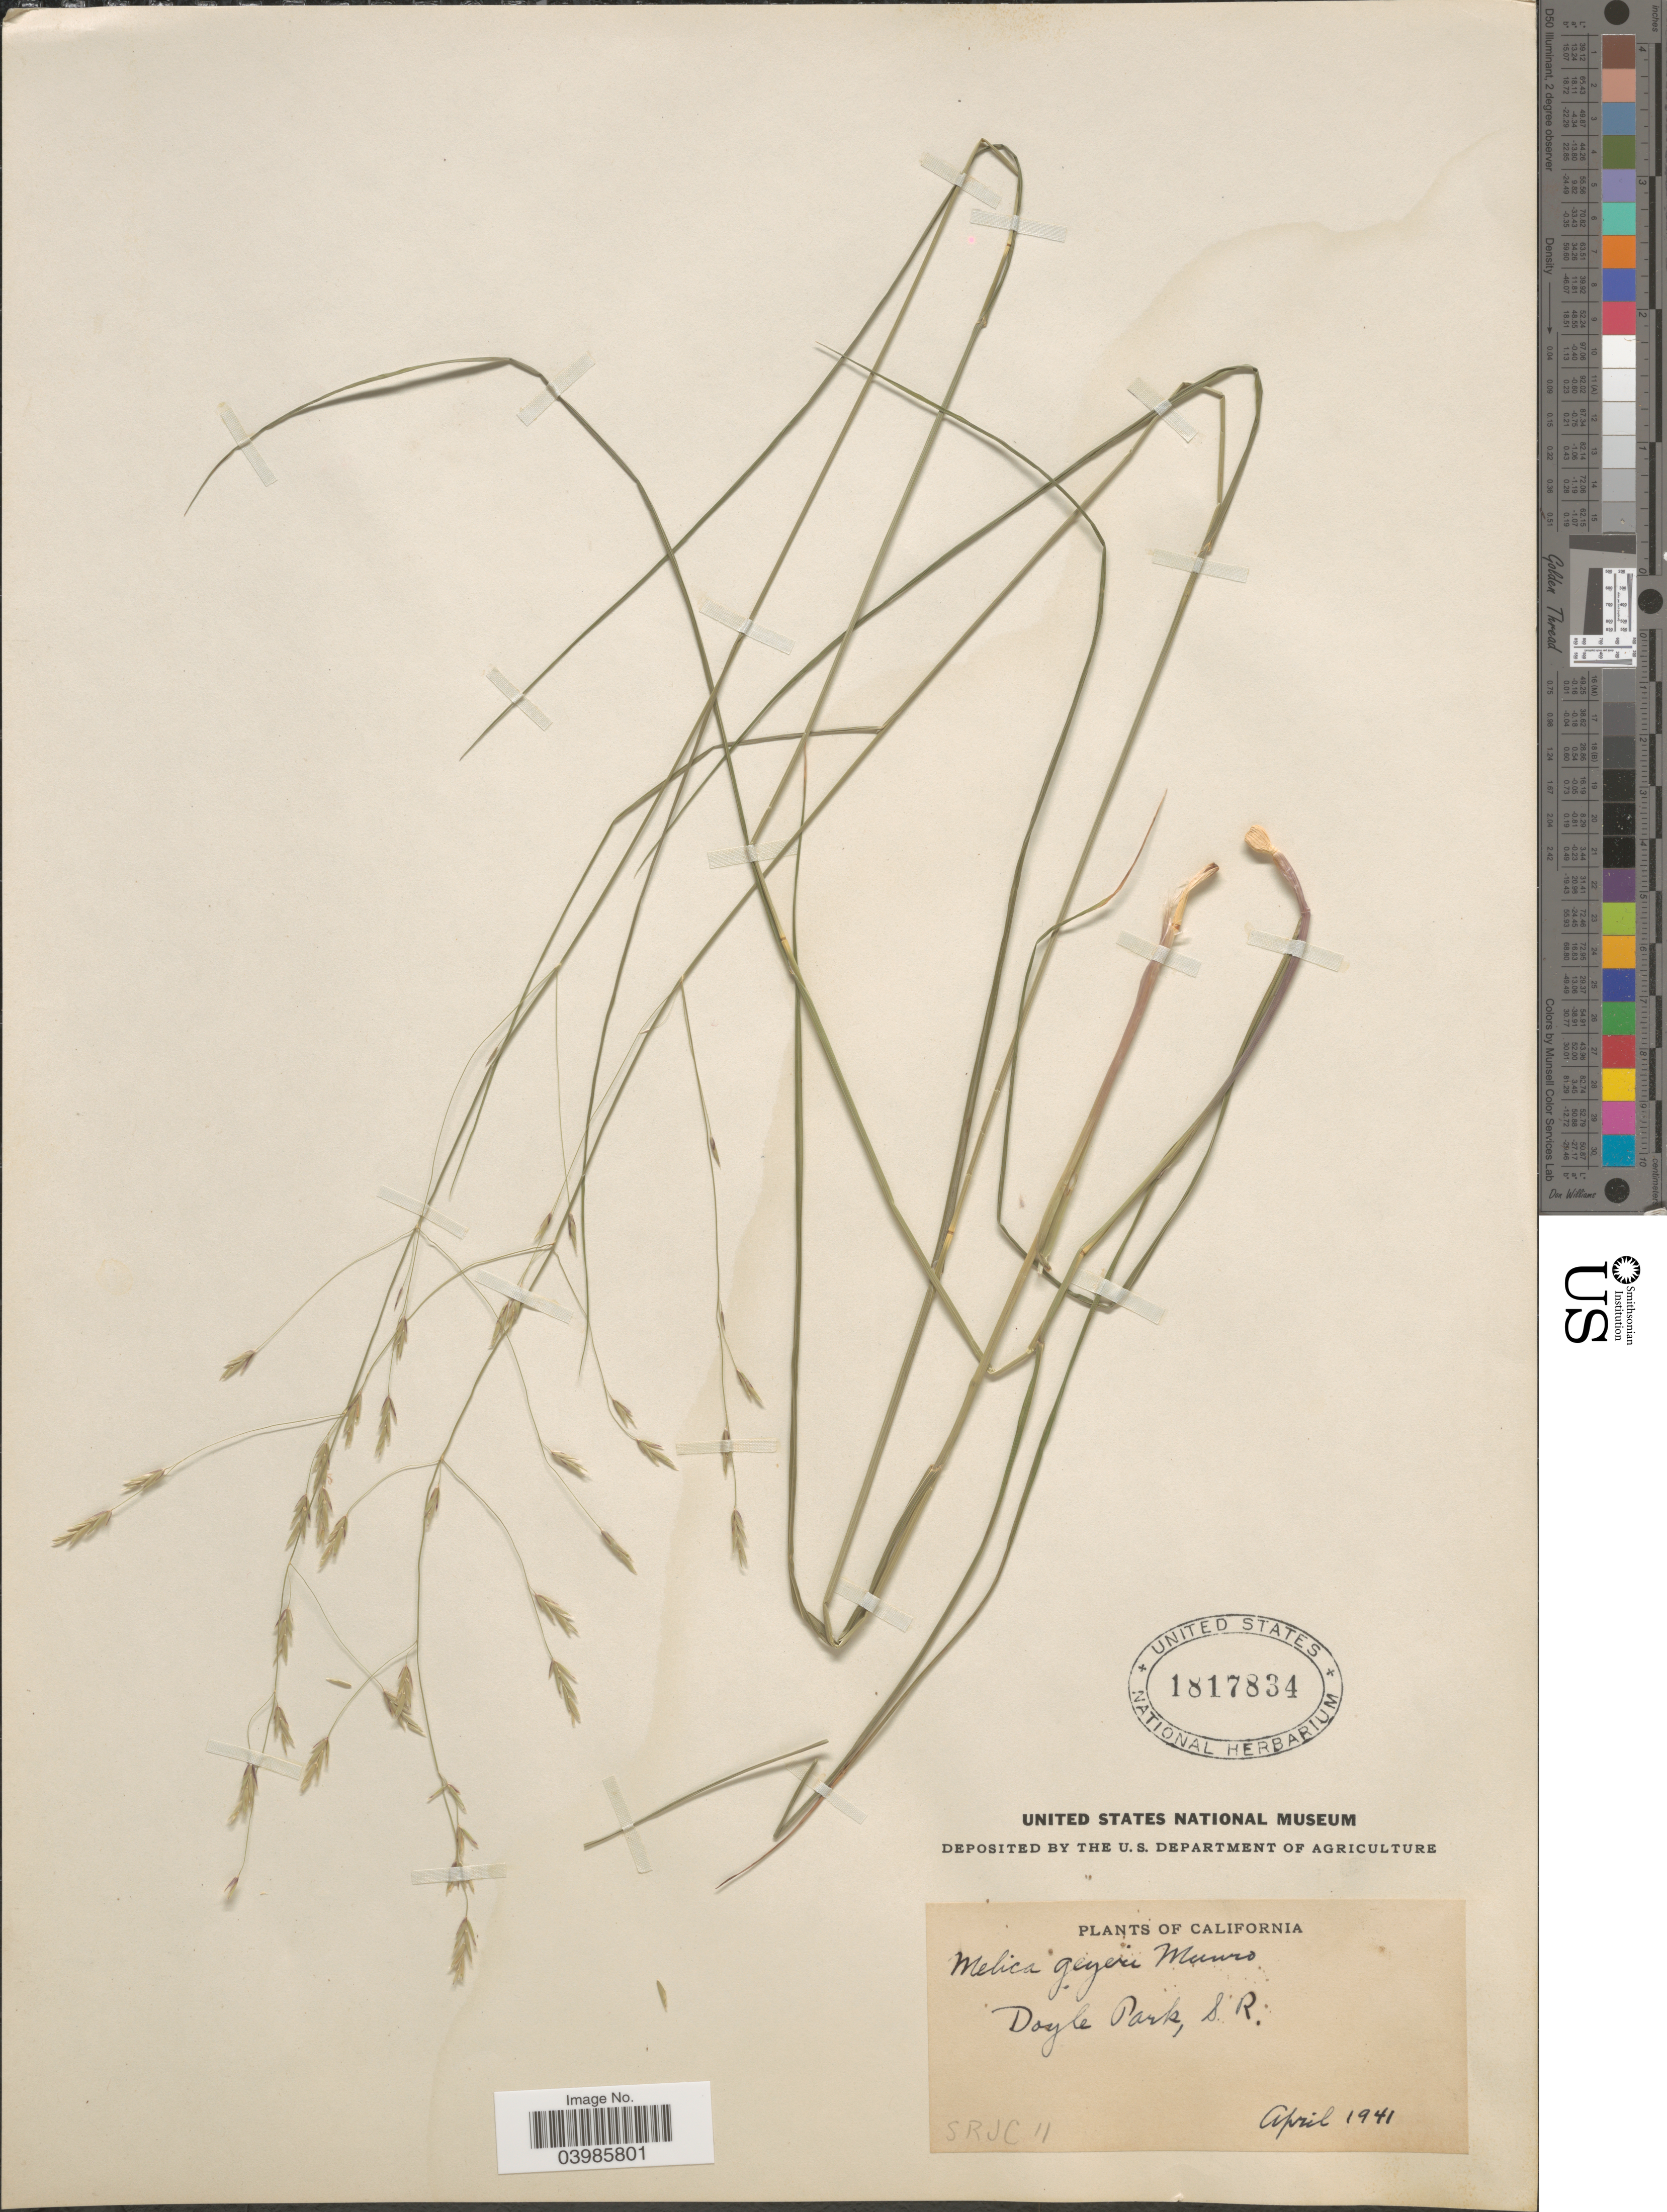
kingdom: Plantae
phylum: Tracheophyta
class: Liliopsida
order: Poales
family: Poaceae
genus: Melica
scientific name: Melica geyeri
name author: Munro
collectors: S. R. J. C.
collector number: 11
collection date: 1941-04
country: United States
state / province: California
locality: Doyle Park, S. R.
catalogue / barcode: US 1817834